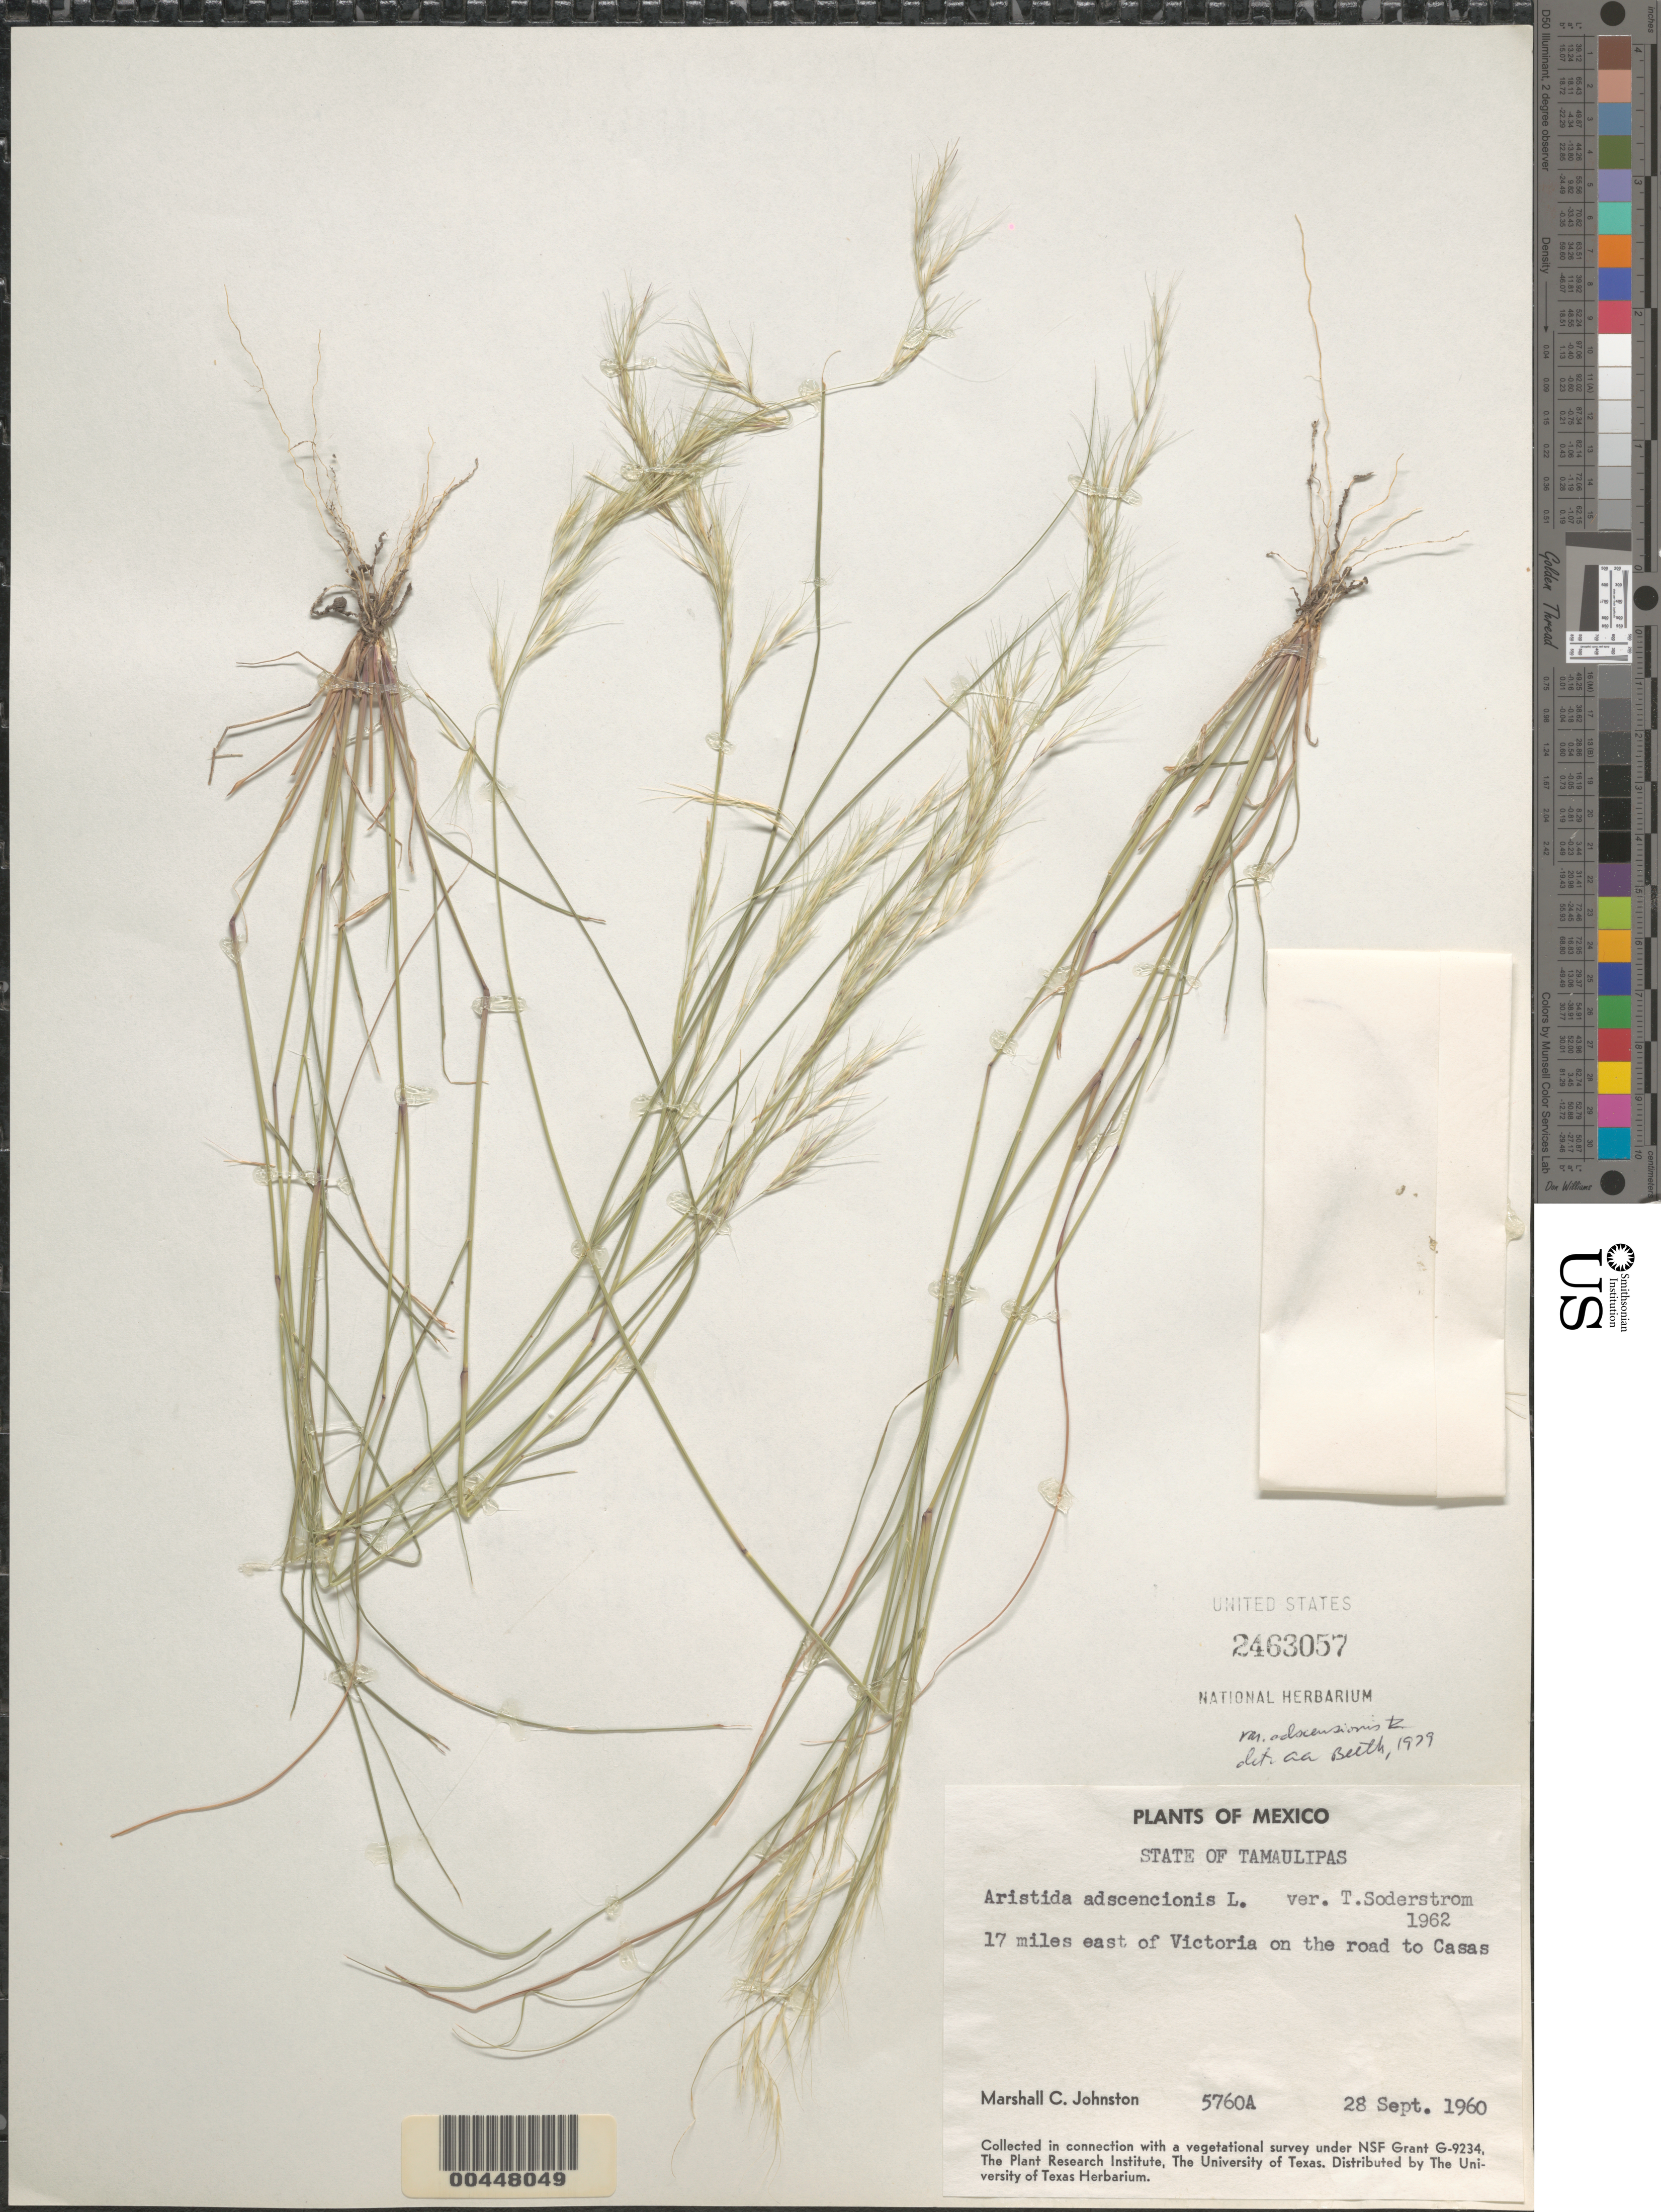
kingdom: Plantae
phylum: Tracheophyta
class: Liliopsida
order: Poales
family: Poaceae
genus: Aristida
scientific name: Aristida adscensionis var. adscensionis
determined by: Beetle, O. A.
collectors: M. Johnston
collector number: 5760a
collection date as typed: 28 Sep 1960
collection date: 1960-09-28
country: Mexico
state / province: Tamaulipas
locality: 17 miles E of Victoria on the road to Casas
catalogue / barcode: US 2463057